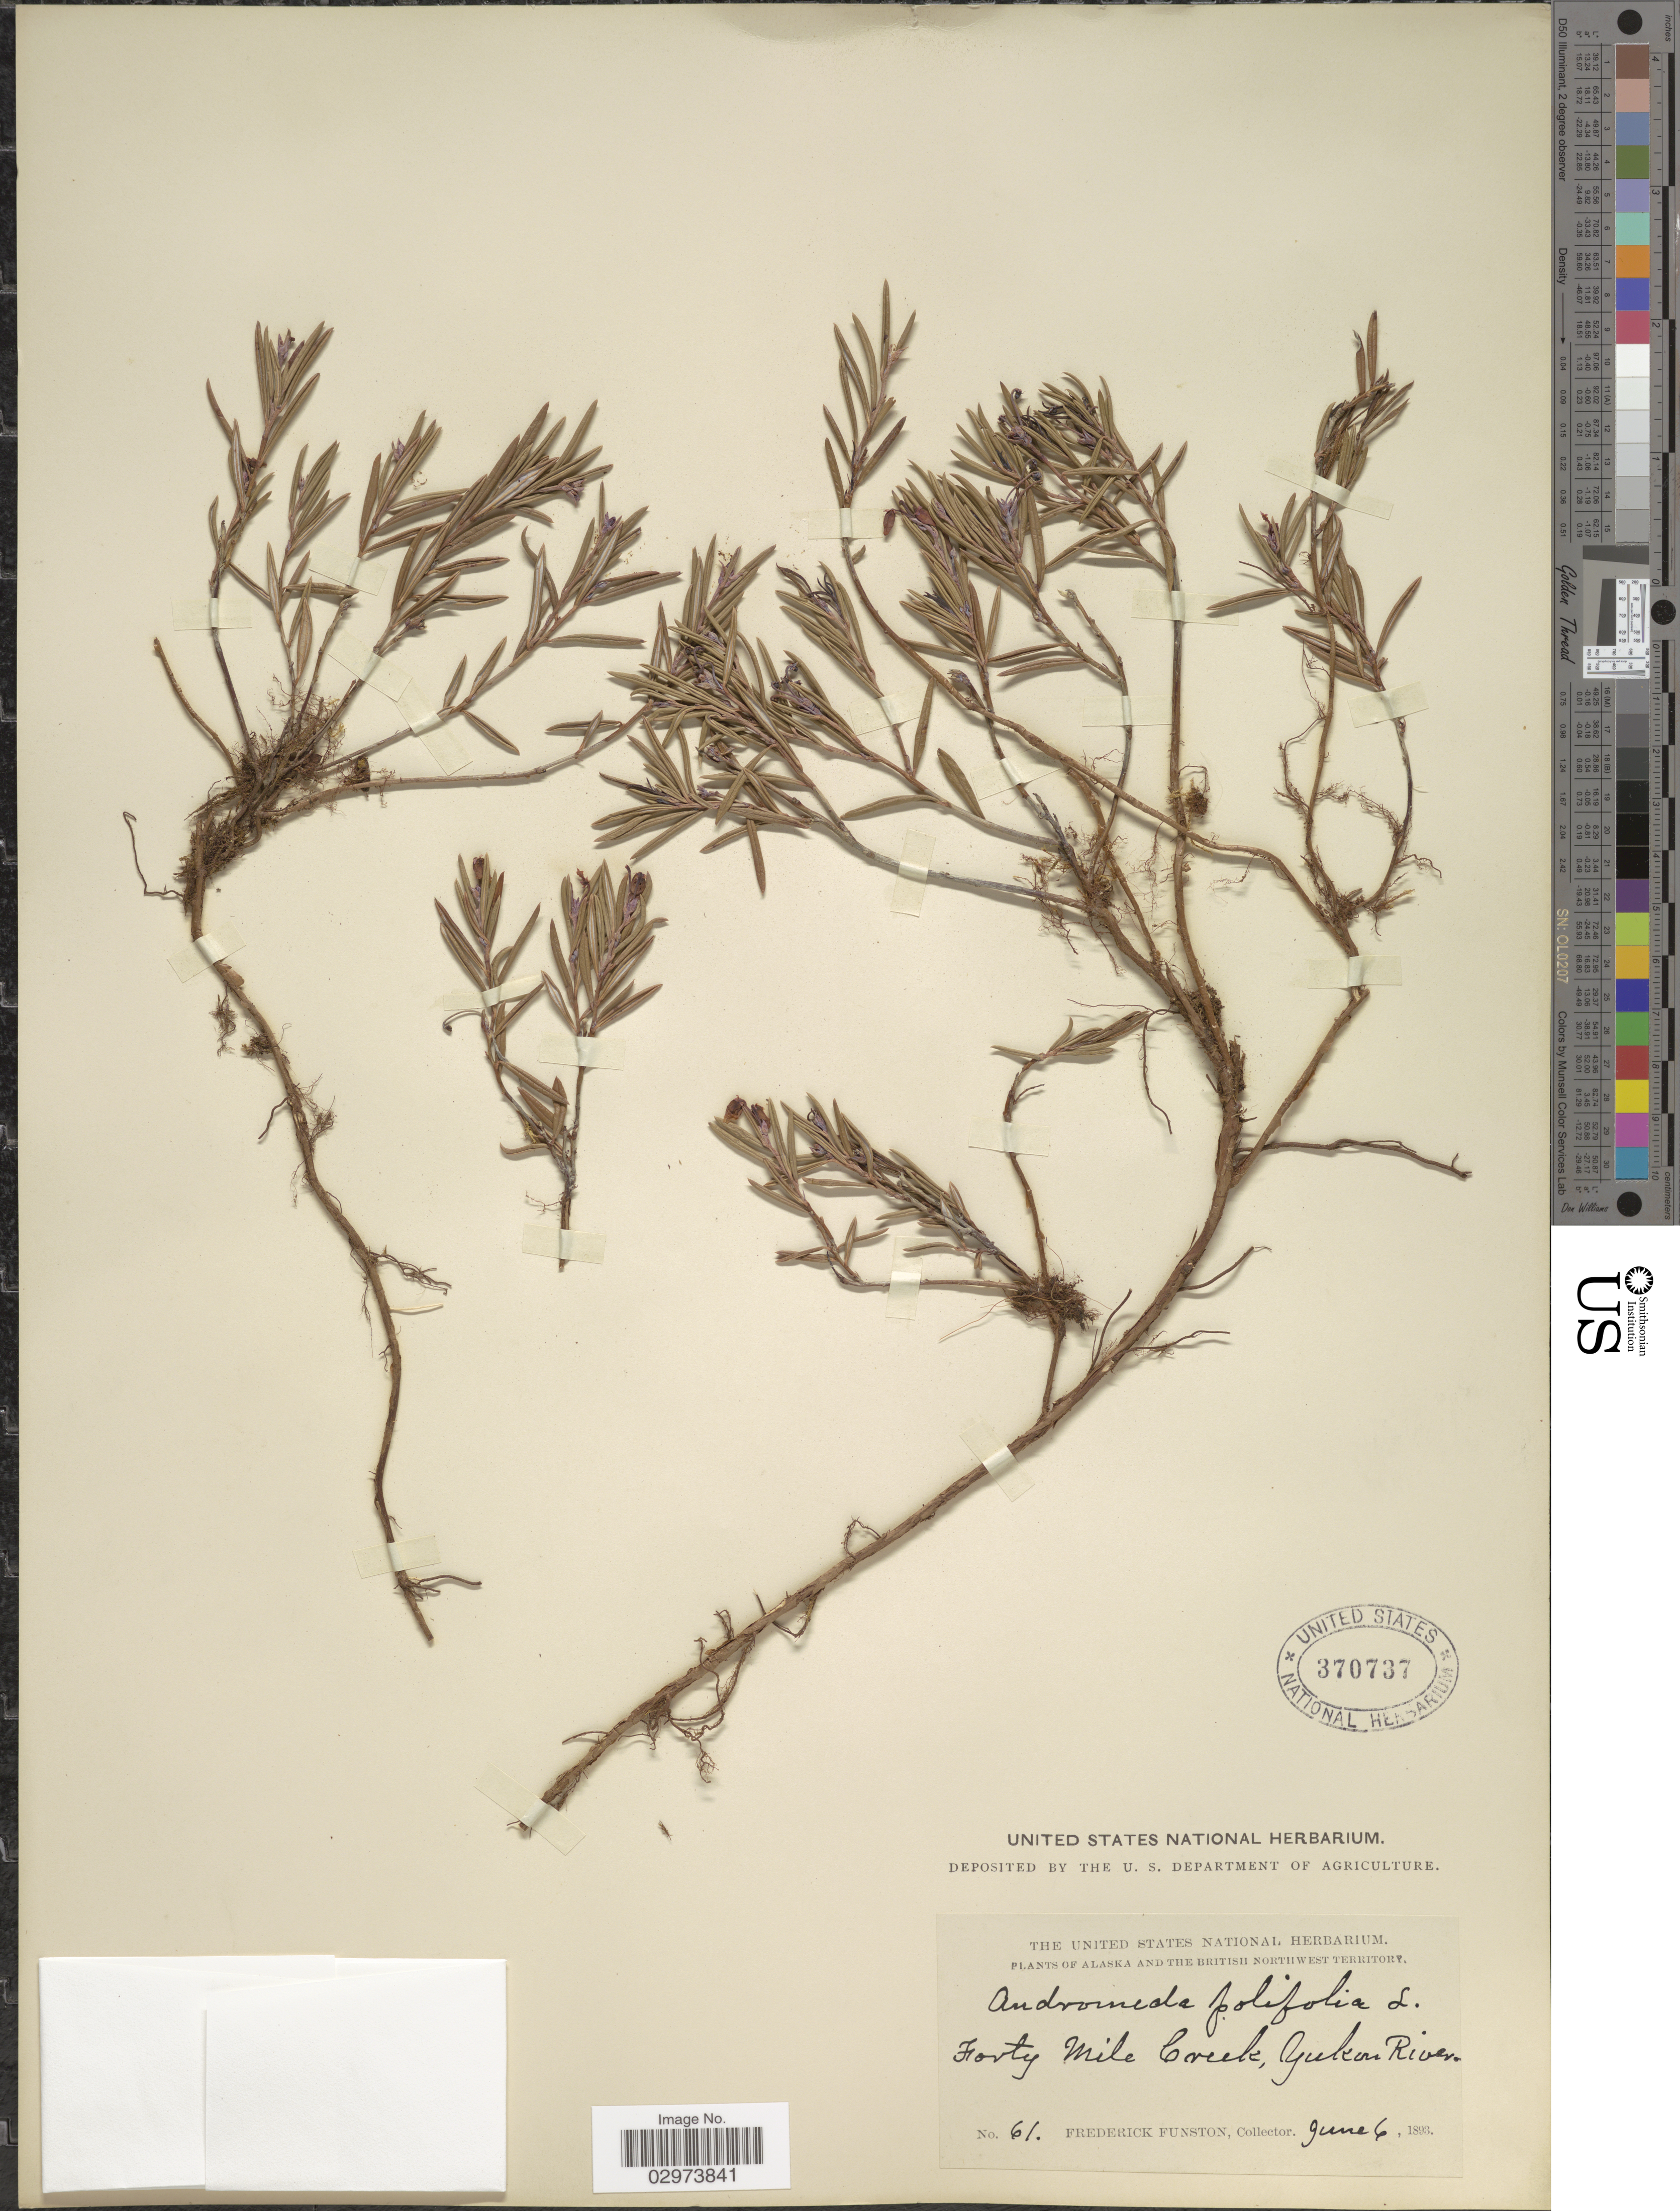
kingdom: Plantae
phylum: Tracheophyta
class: Magnoliopsida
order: Ericales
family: Ericaceae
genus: Andromeda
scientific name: Andromeda polifolia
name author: L.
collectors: F. Funston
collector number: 61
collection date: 1893-06-06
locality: Alaska and the British Northwest Territory. Forty Mile Creek, Yukon River.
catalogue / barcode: US 370737